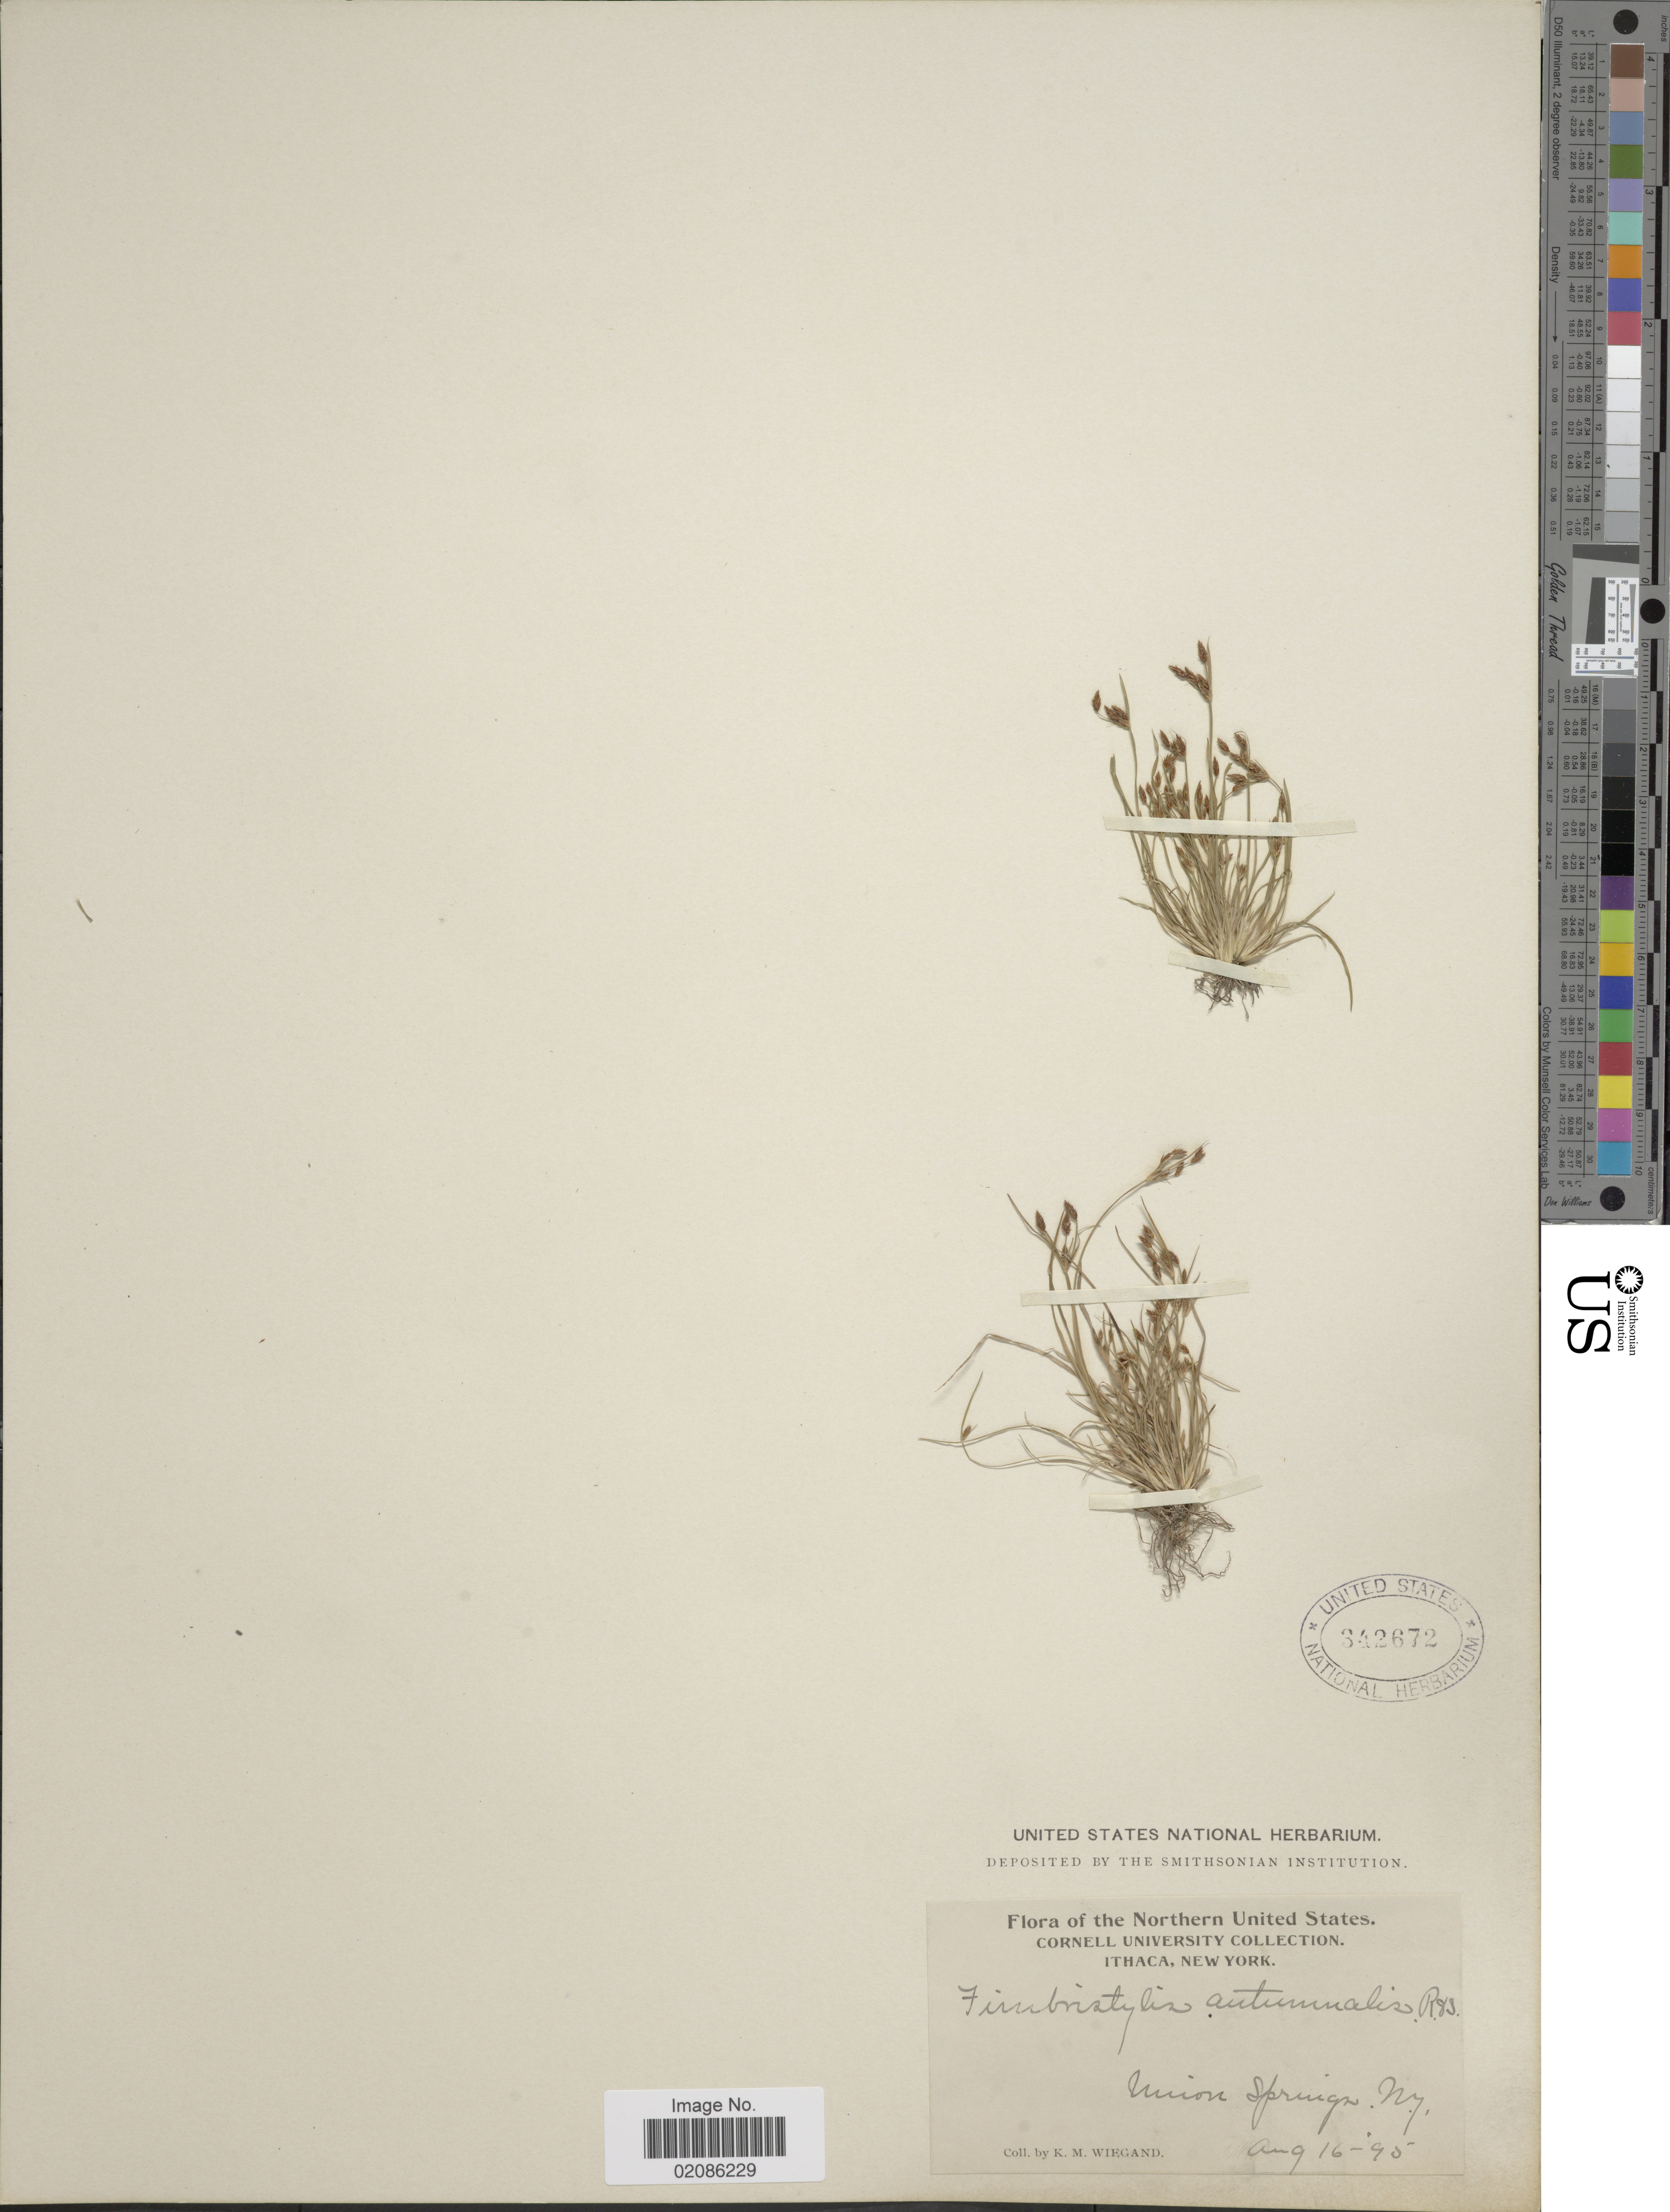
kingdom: Plantae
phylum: Tracheophyta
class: Liliopsida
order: Poales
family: Cyperaceae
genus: Fimbristylis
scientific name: Fimbristylis autumnalis (L.) Roem. & Schult.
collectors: K. M. Wiegand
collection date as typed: Transcribed d/m/y: 16/8/95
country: United States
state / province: New York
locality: Union Spring, Northern United States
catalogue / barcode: US 342672